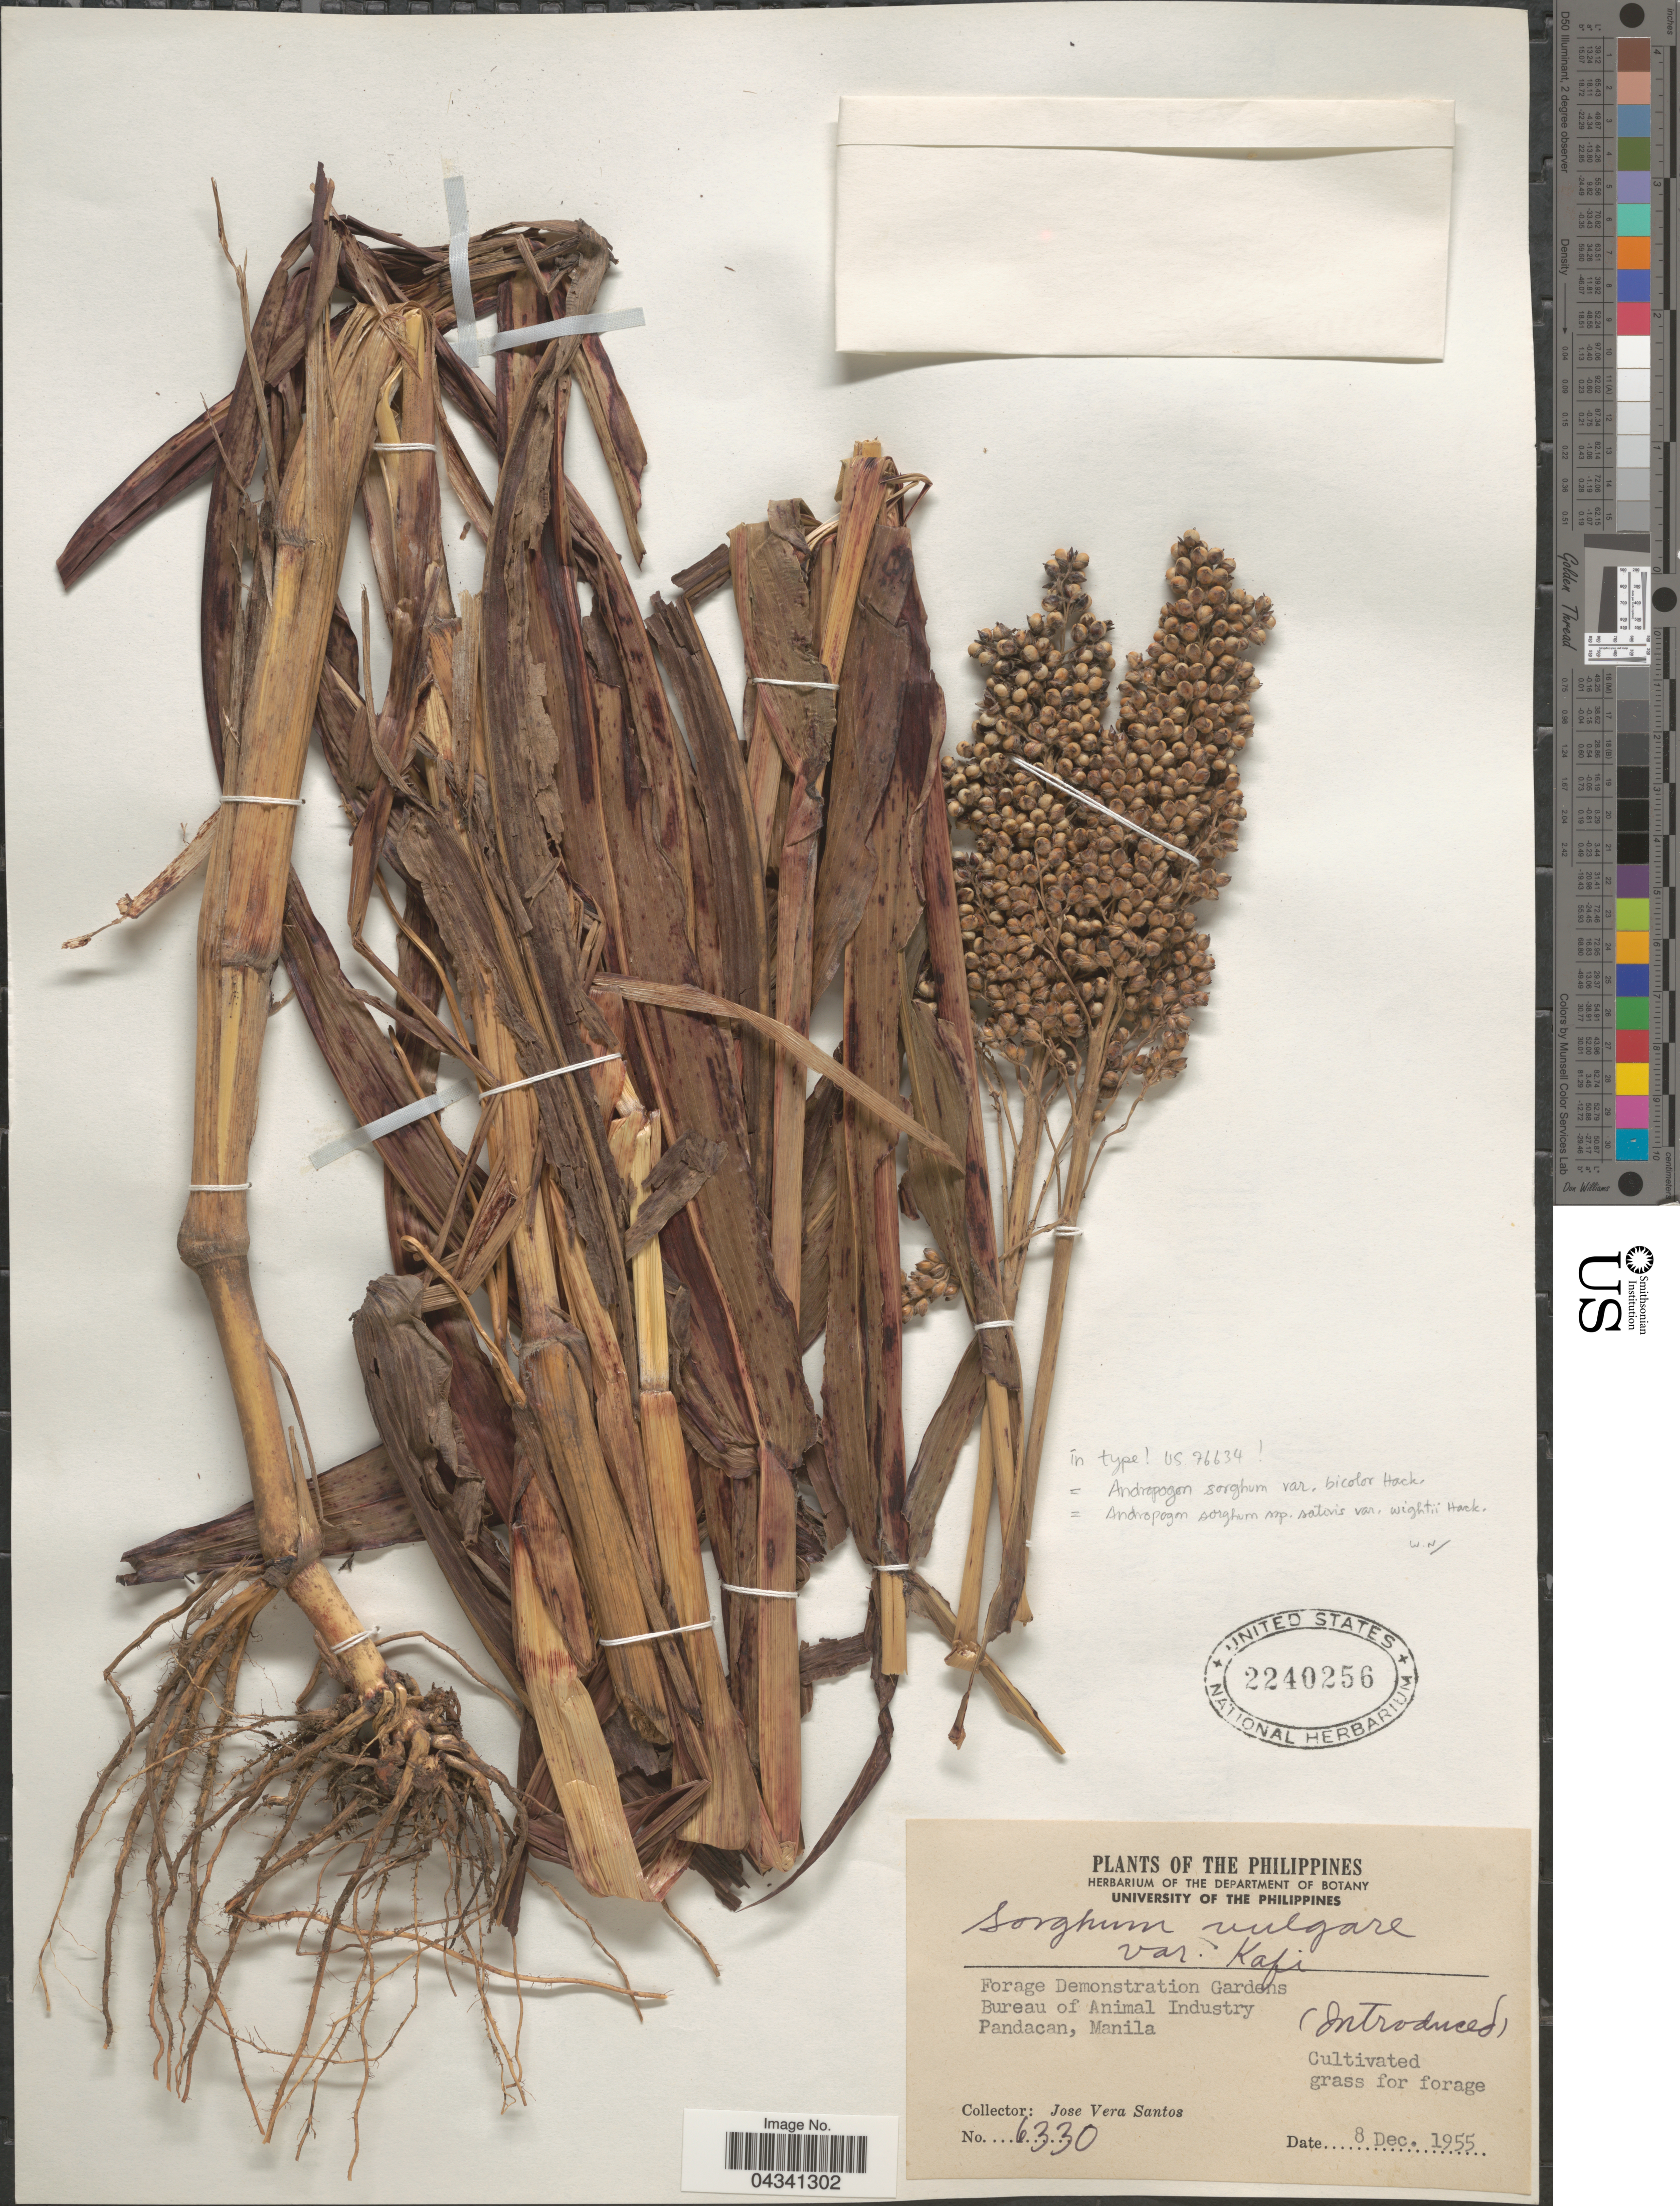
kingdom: Plantae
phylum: Tracheophyta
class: Liliopsida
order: Poales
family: Poaceae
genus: Sorghum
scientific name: Sorghum sp.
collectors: J. V. Santos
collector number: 6330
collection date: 1955-12-08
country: Philippines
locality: Forage Demonstration Gardens. Bureau of Animal Industry Pandacan, Manila.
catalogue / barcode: US 2240256